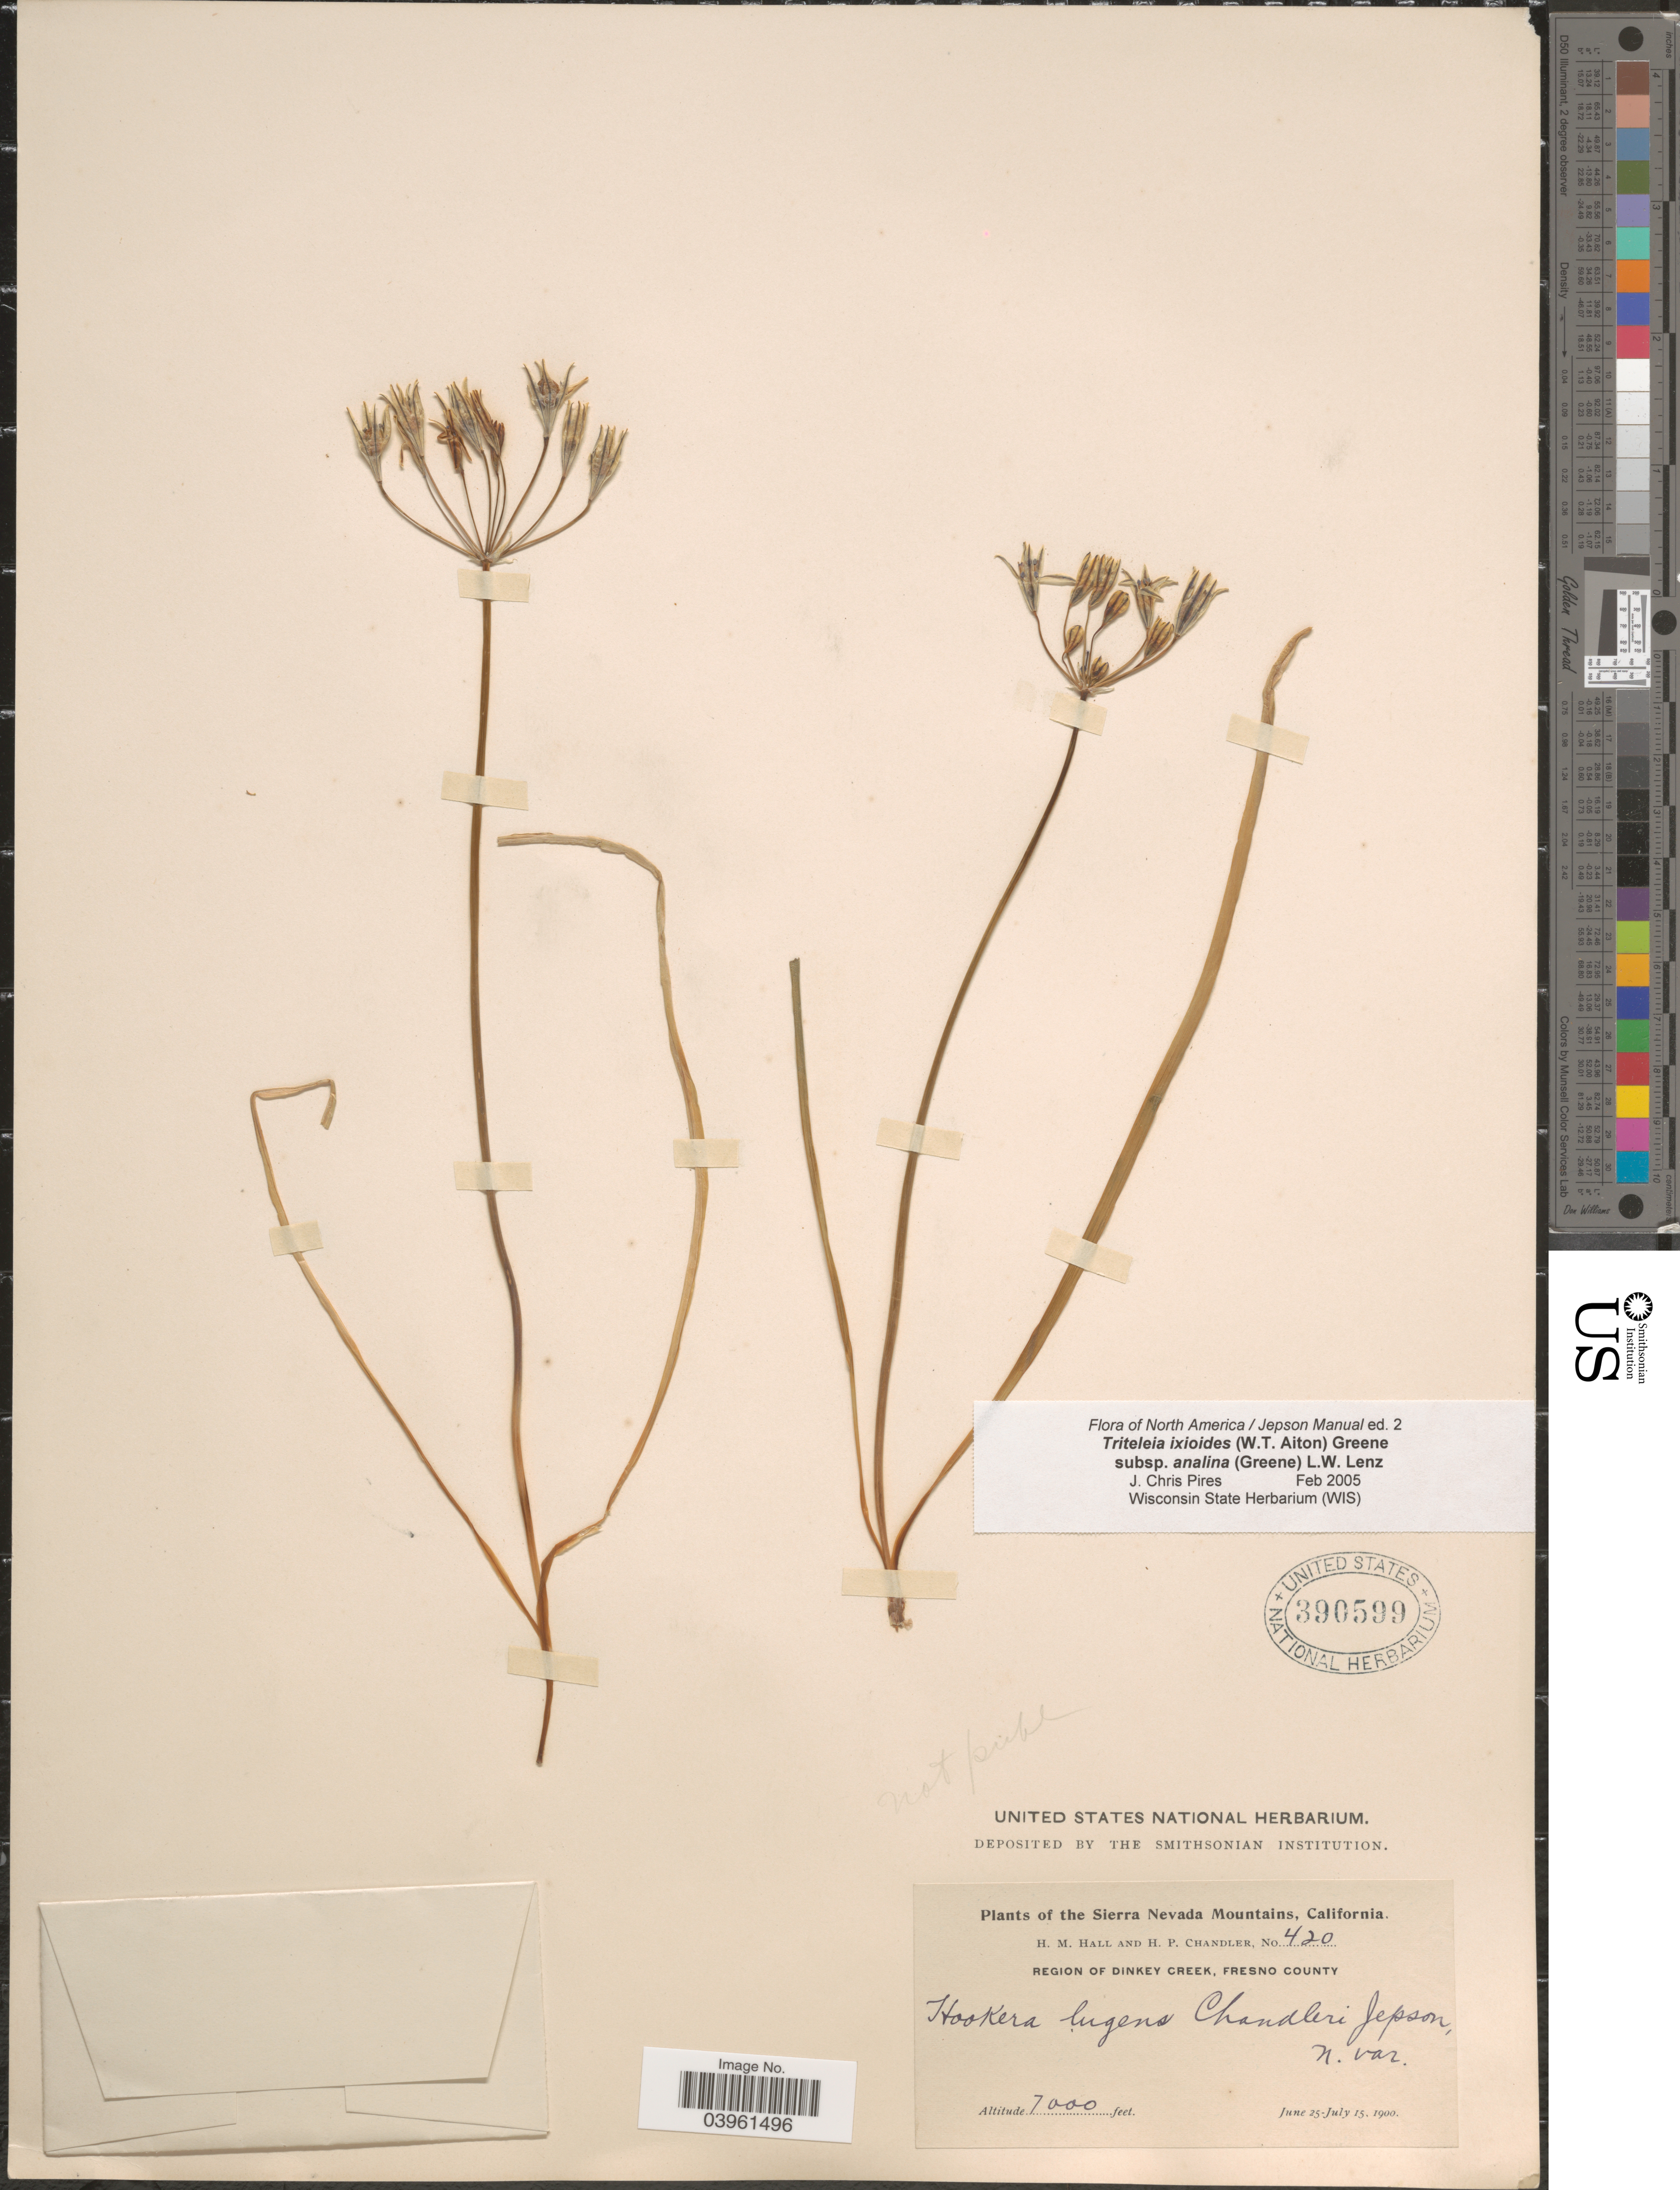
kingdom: Plantae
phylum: Tracheophyta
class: Liliopsida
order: Asparagales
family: Asparagaceae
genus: Triteleia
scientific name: Triteleia ixioides subsp. anilina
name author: (Greene) L.W. Lenz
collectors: H. M. Hall & H. Chandler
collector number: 420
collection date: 1900-06-25/1900-07-15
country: United States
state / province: California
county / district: Fresno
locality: The Sierra Nevada Mountains. Region of Dinkey Creek, Fresno County.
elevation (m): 2134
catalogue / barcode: US 390599